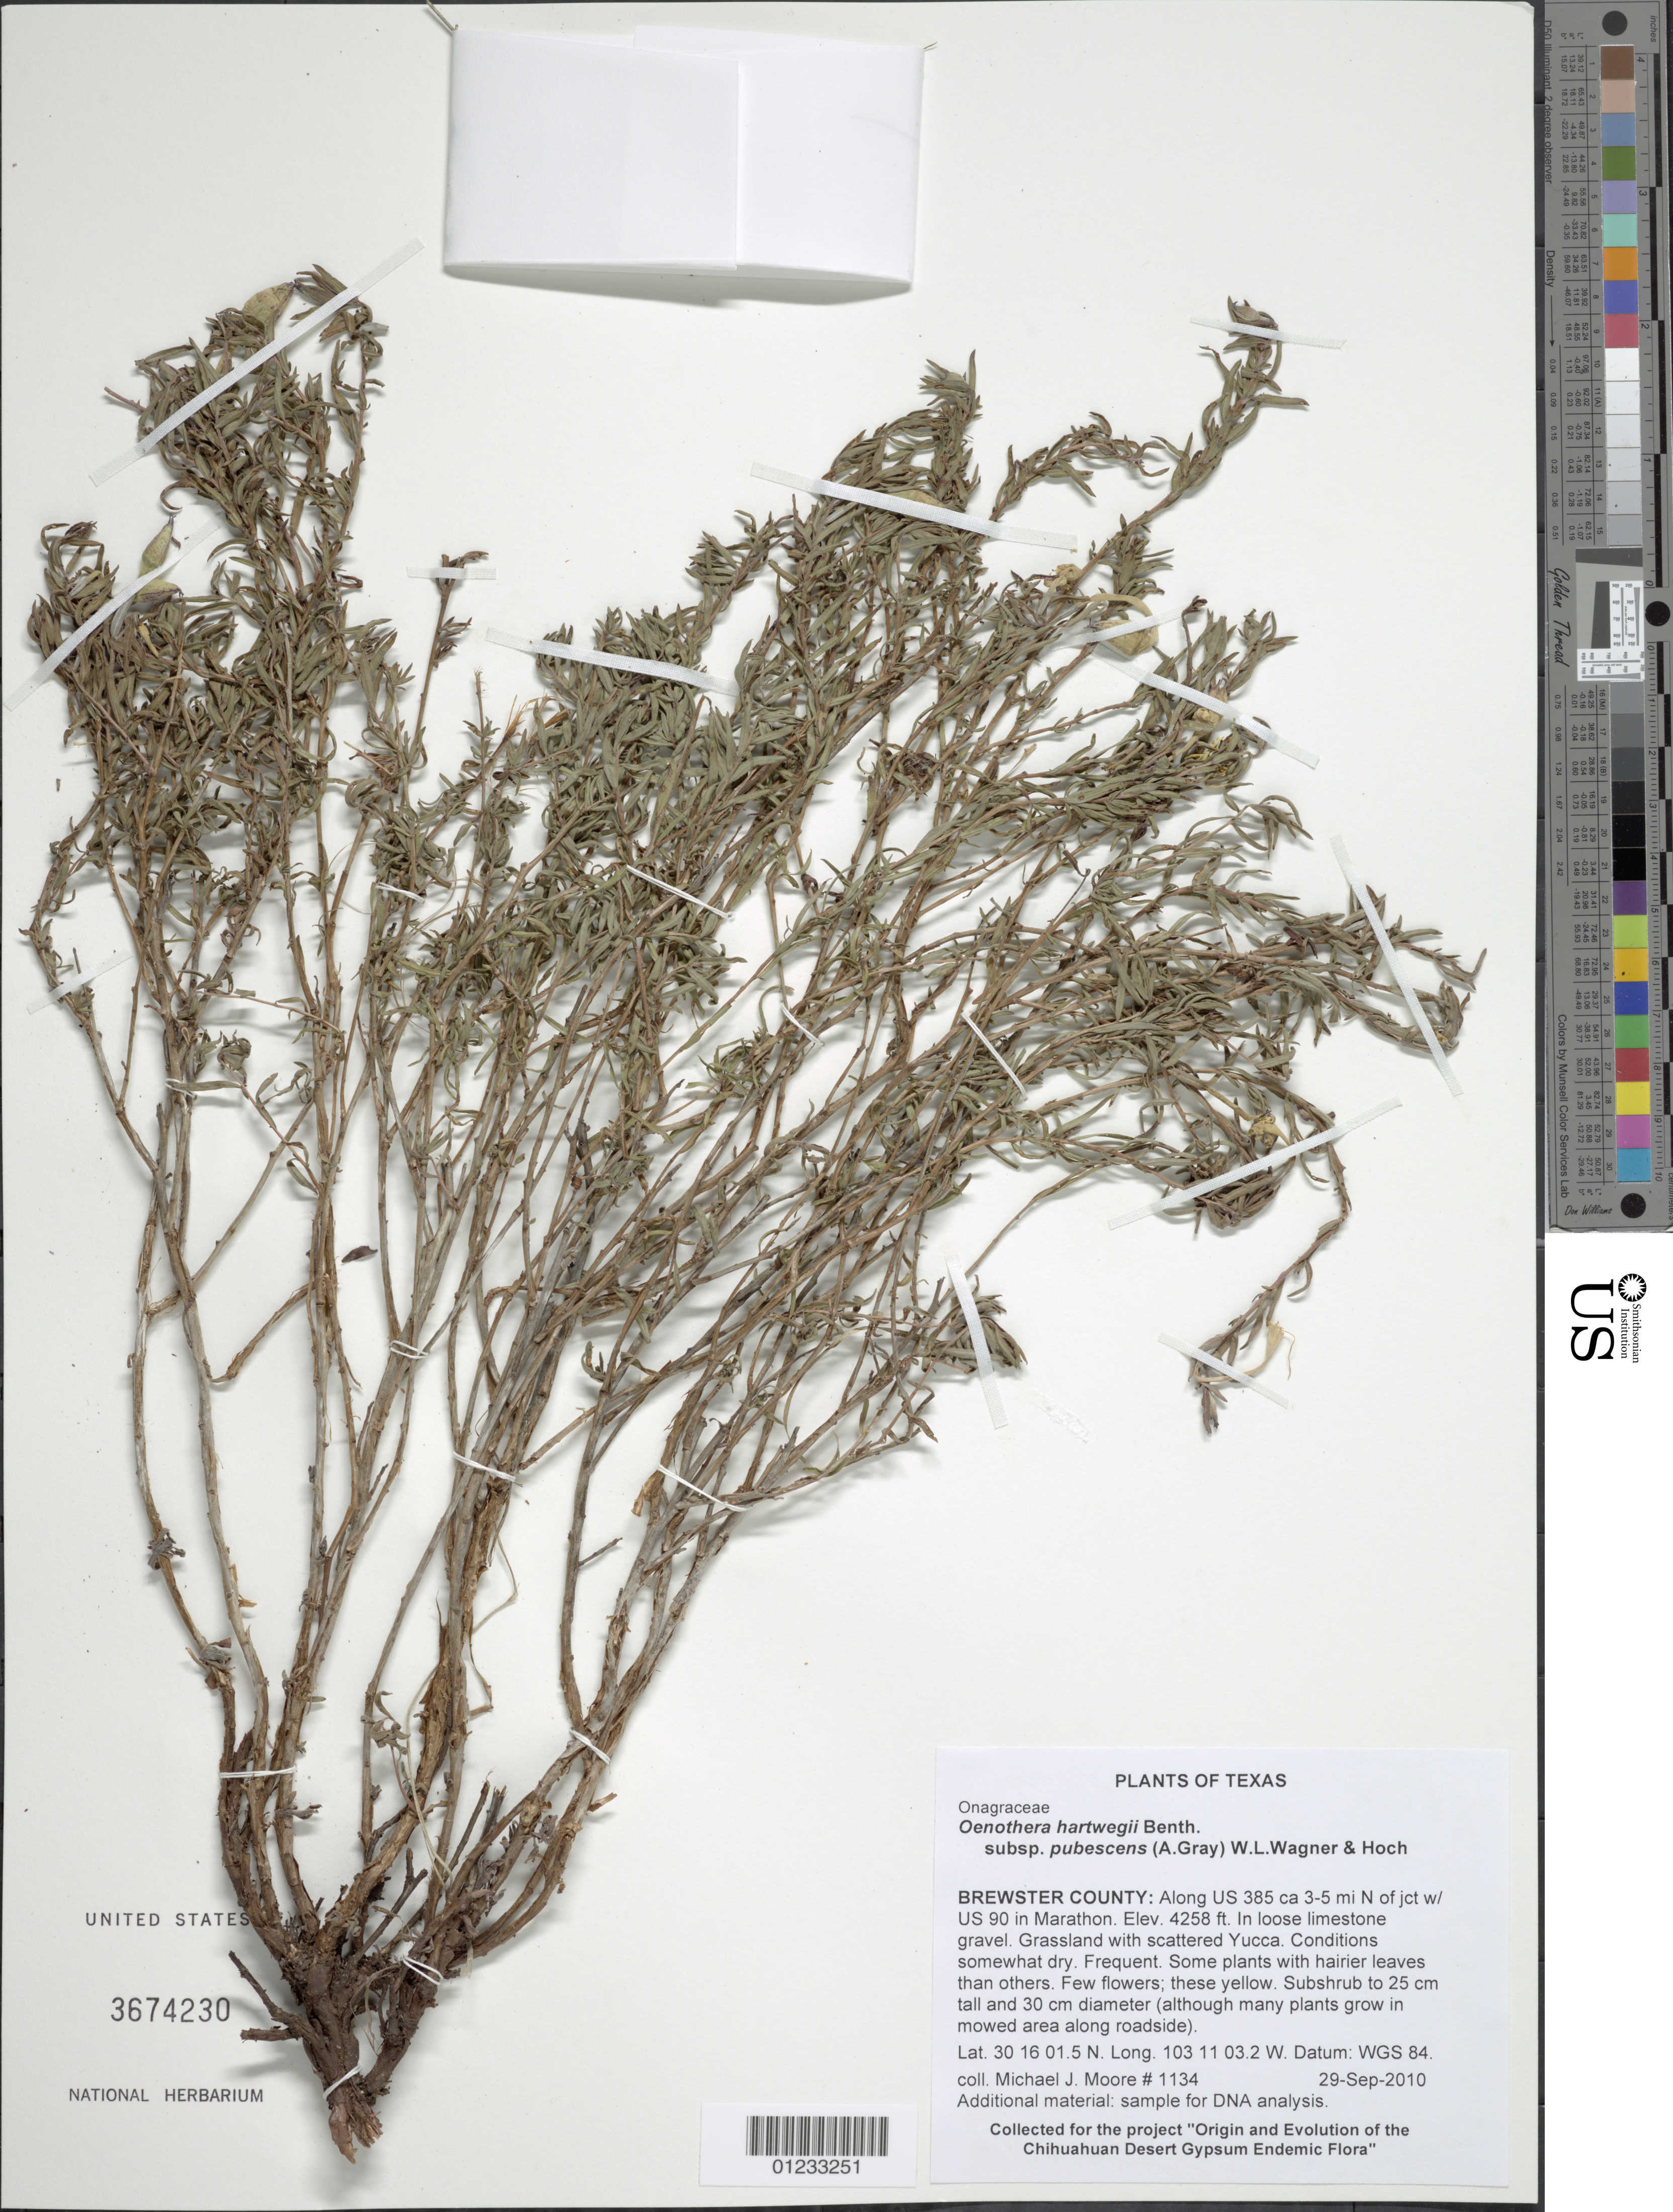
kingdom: Plantae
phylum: Tracheophyta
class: Magnoliopsida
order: Myrtales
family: Onagraceae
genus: Oenothera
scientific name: Oenothera hartwegii subsp. hartwegii x O. hartwegii subsp. pubescens (A. Gray) W.L. Wagner & Hoch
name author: Benth.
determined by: Cooper, B. J.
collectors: M. J. Moore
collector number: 1134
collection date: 2006-09-28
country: United States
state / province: Texas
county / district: Brewster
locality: Along US 385 ca 3-5 mi N of jct w/ US 90 in Marathon.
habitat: In loose limestone gravel. Grassland with scattered Yucca. Conditions somewhat dry.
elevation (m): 1298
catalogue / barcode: US 3674230